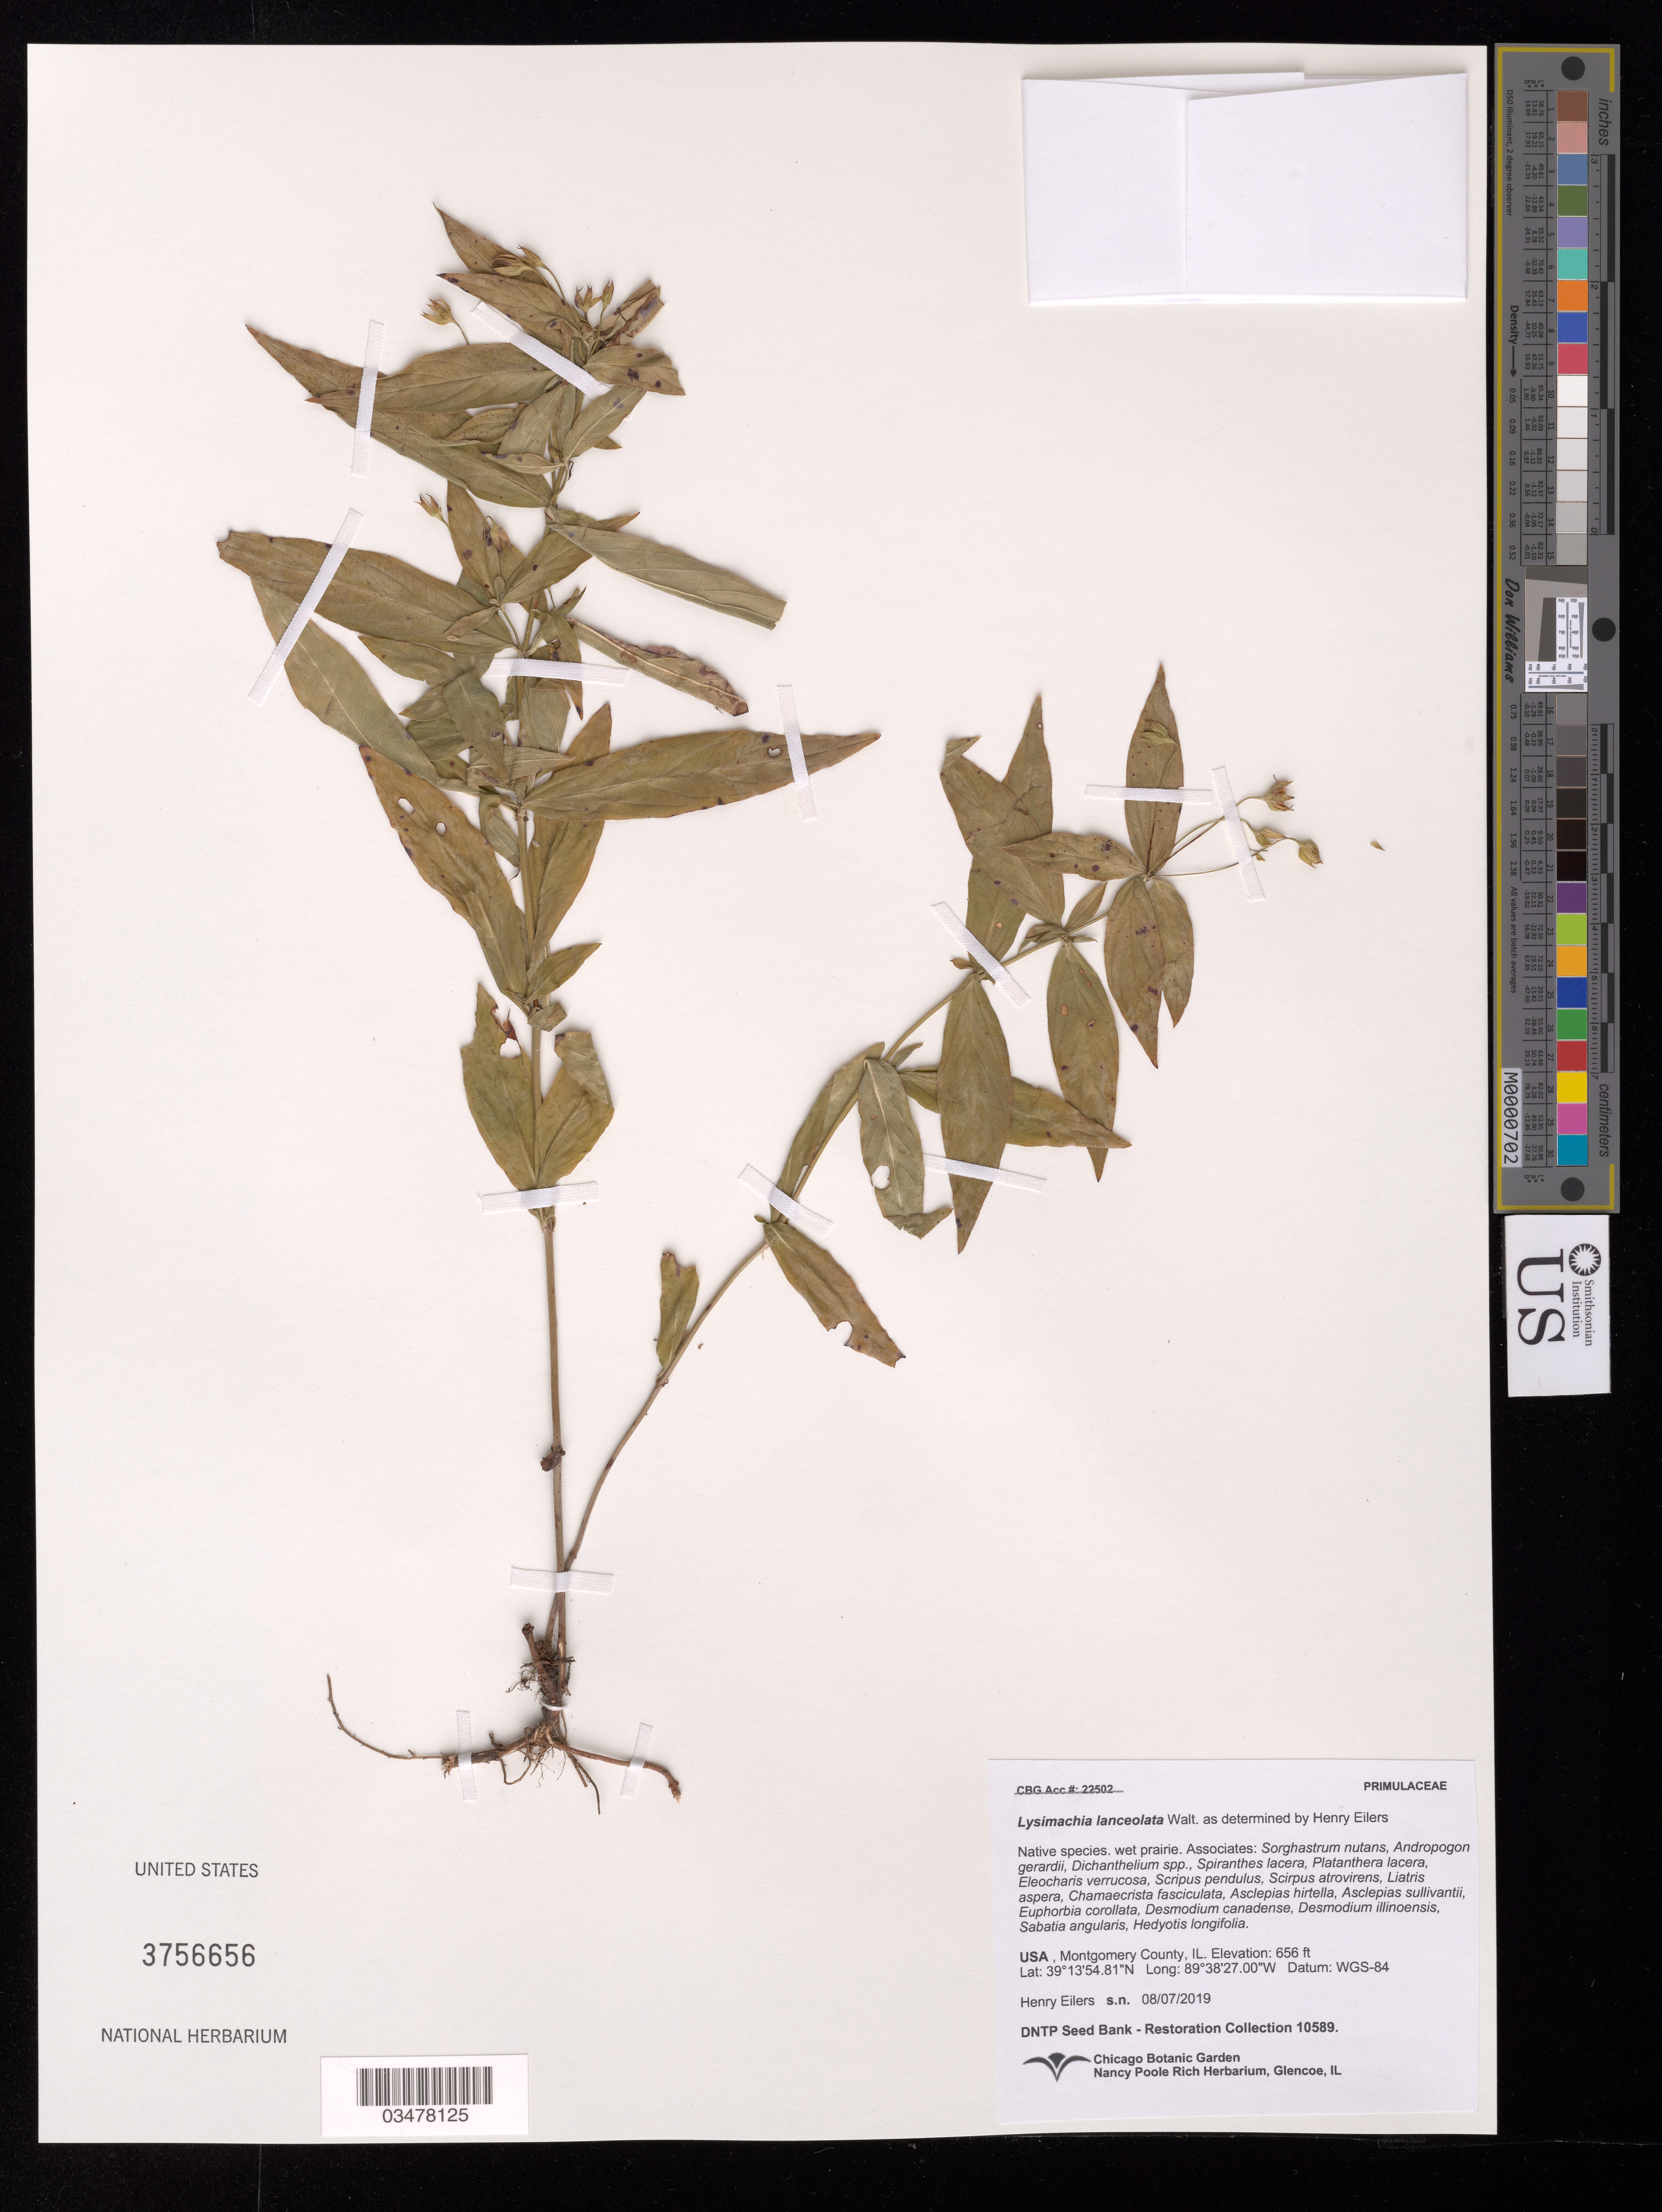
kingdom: Plantae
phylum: Tracheophyta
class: Magnoliopsida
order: Ericales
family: Primulaceae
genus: Lysimachia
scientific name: Lysimachia lanceolata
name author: Walter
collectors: H. Eilers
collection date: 2019-08-07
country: United States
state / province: Illinois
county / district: Montgomery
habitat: Wet prairie. With Scripus pendulus, Liatris aspera, Sabatia angularis, Hedyotis longifolia, etc.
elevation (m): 200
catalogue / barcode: US 3756656